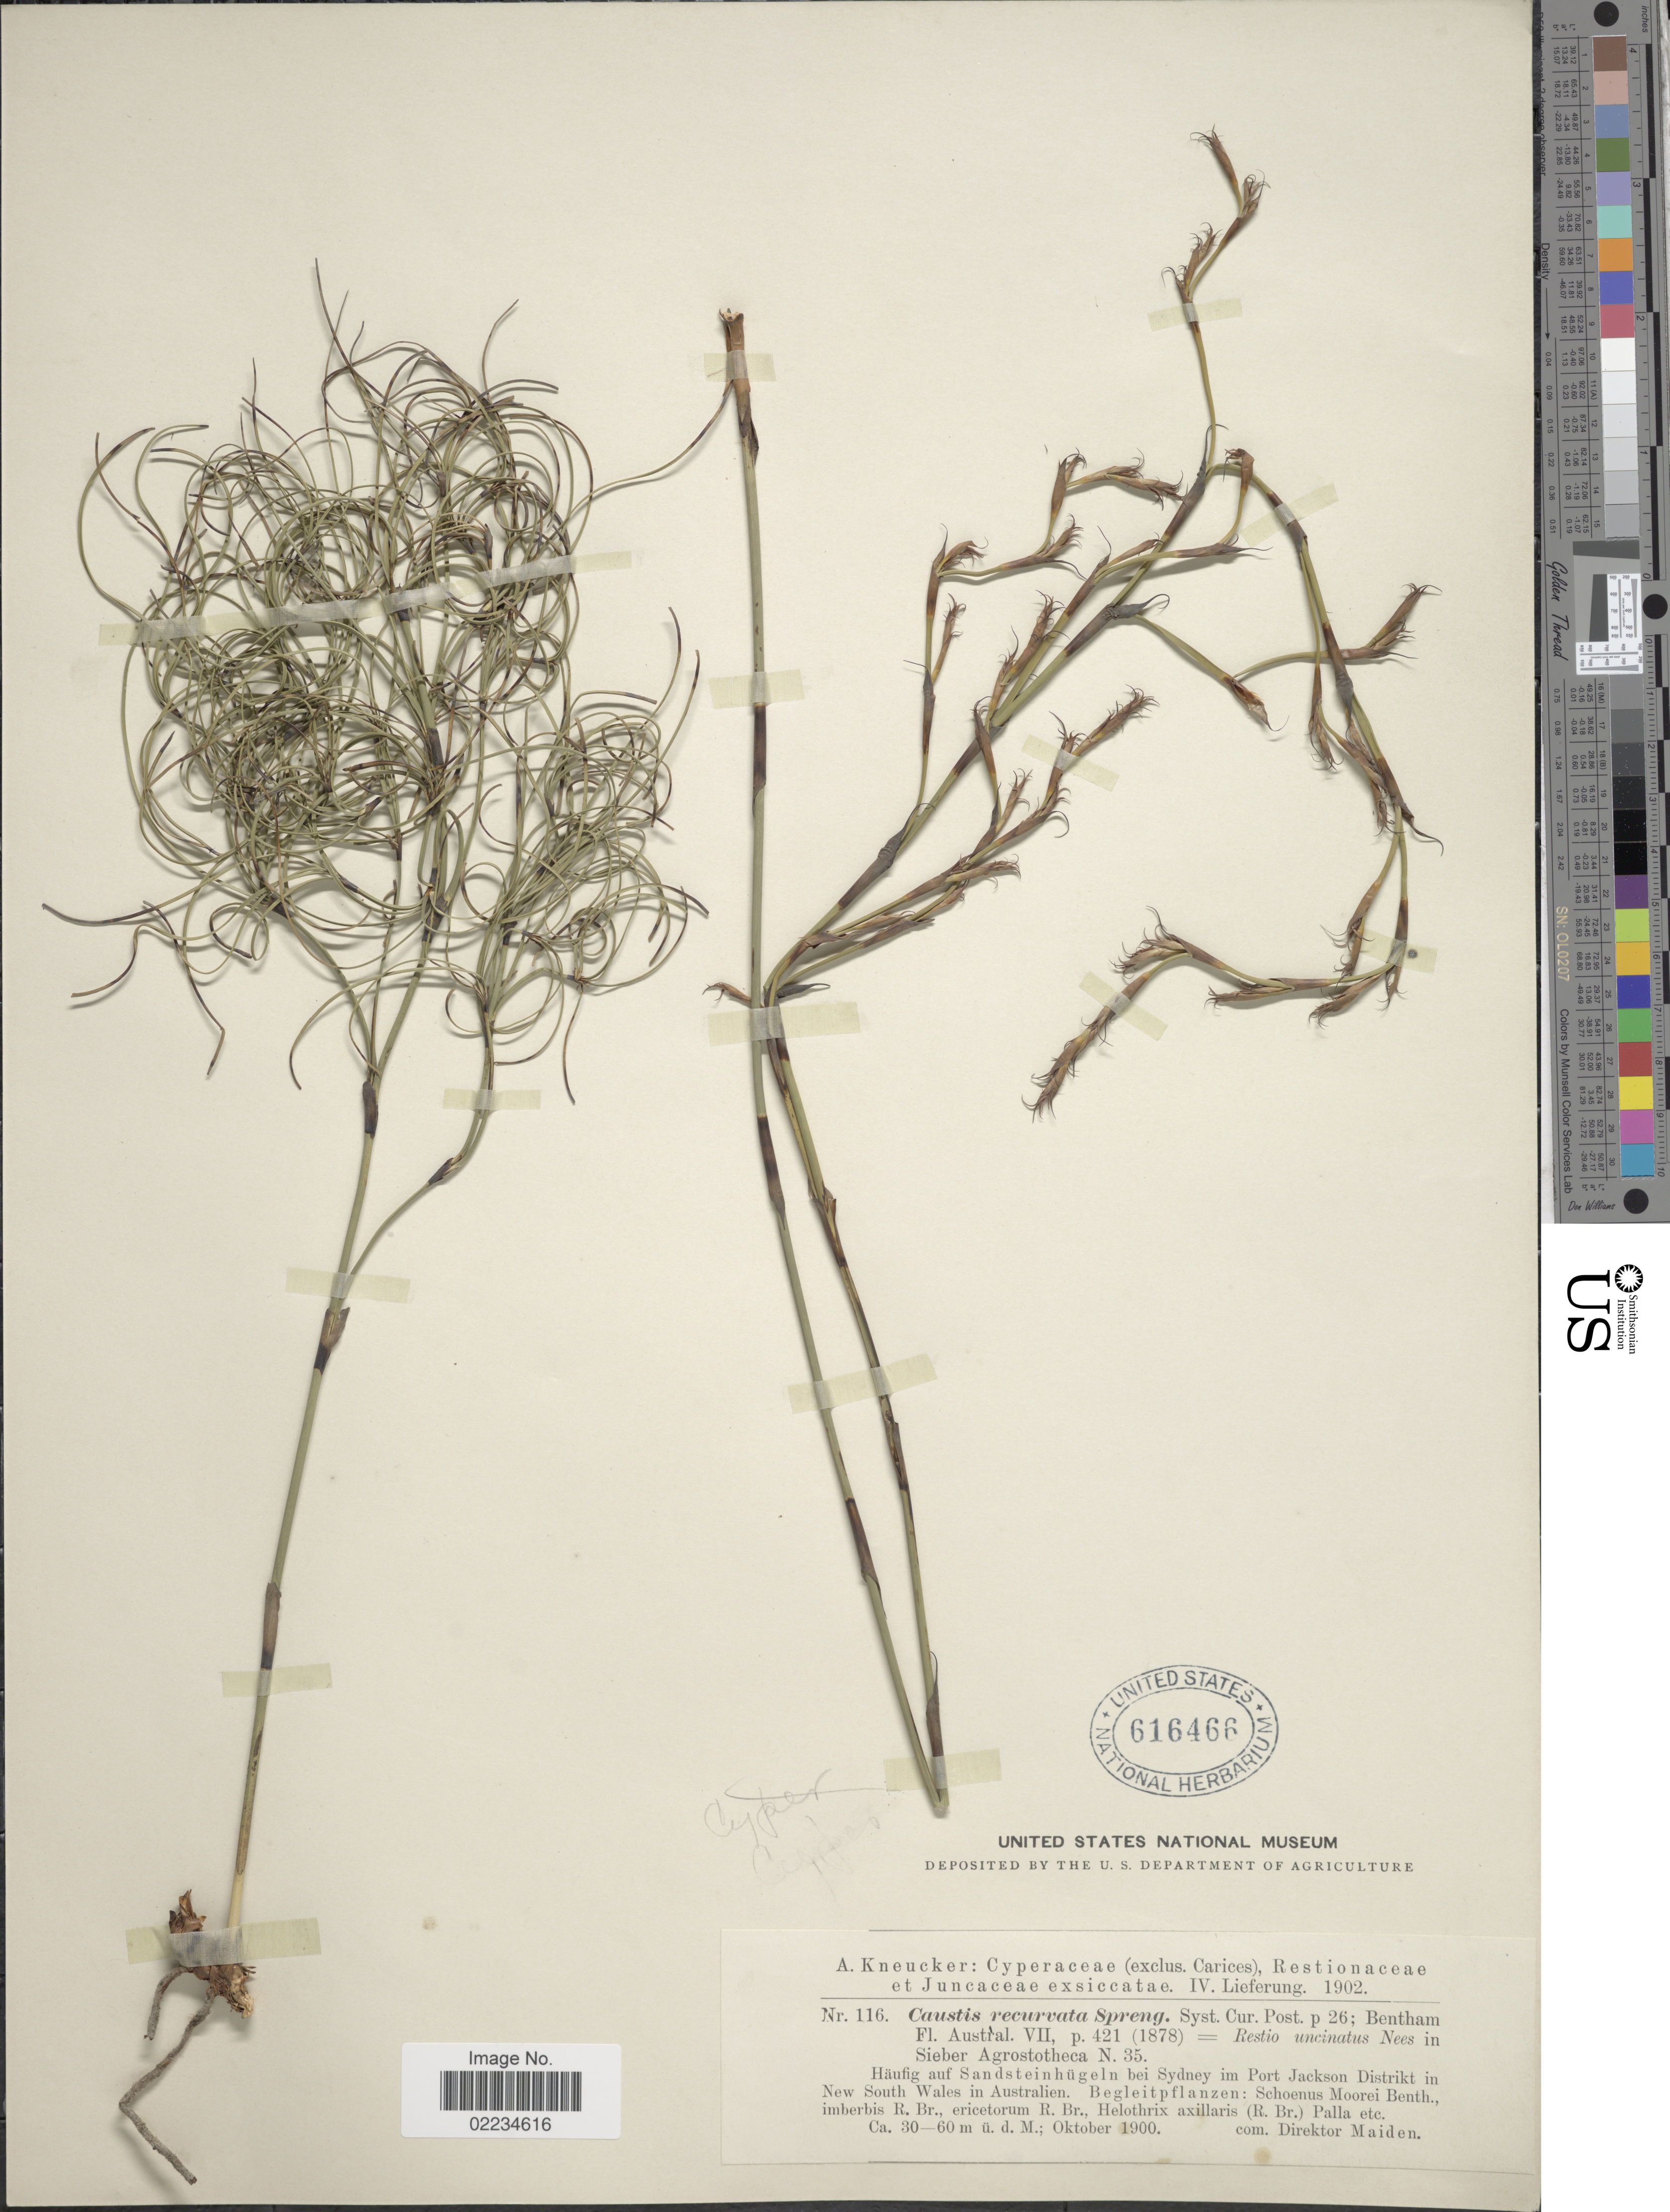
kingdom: Plantae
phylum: Tracheophyta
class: Liliopsida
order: Poales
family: Cyperaceae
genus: Caustis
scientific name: Caustis recurvata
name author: Spreng.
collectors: A. Kneucker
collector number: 116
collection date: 1900-10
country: Australia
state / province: New South Wales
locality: Häufig aud Sandsteinhügeln bei Sydney im Port Jackson Distrikt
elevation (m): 30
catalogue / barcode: US 616466